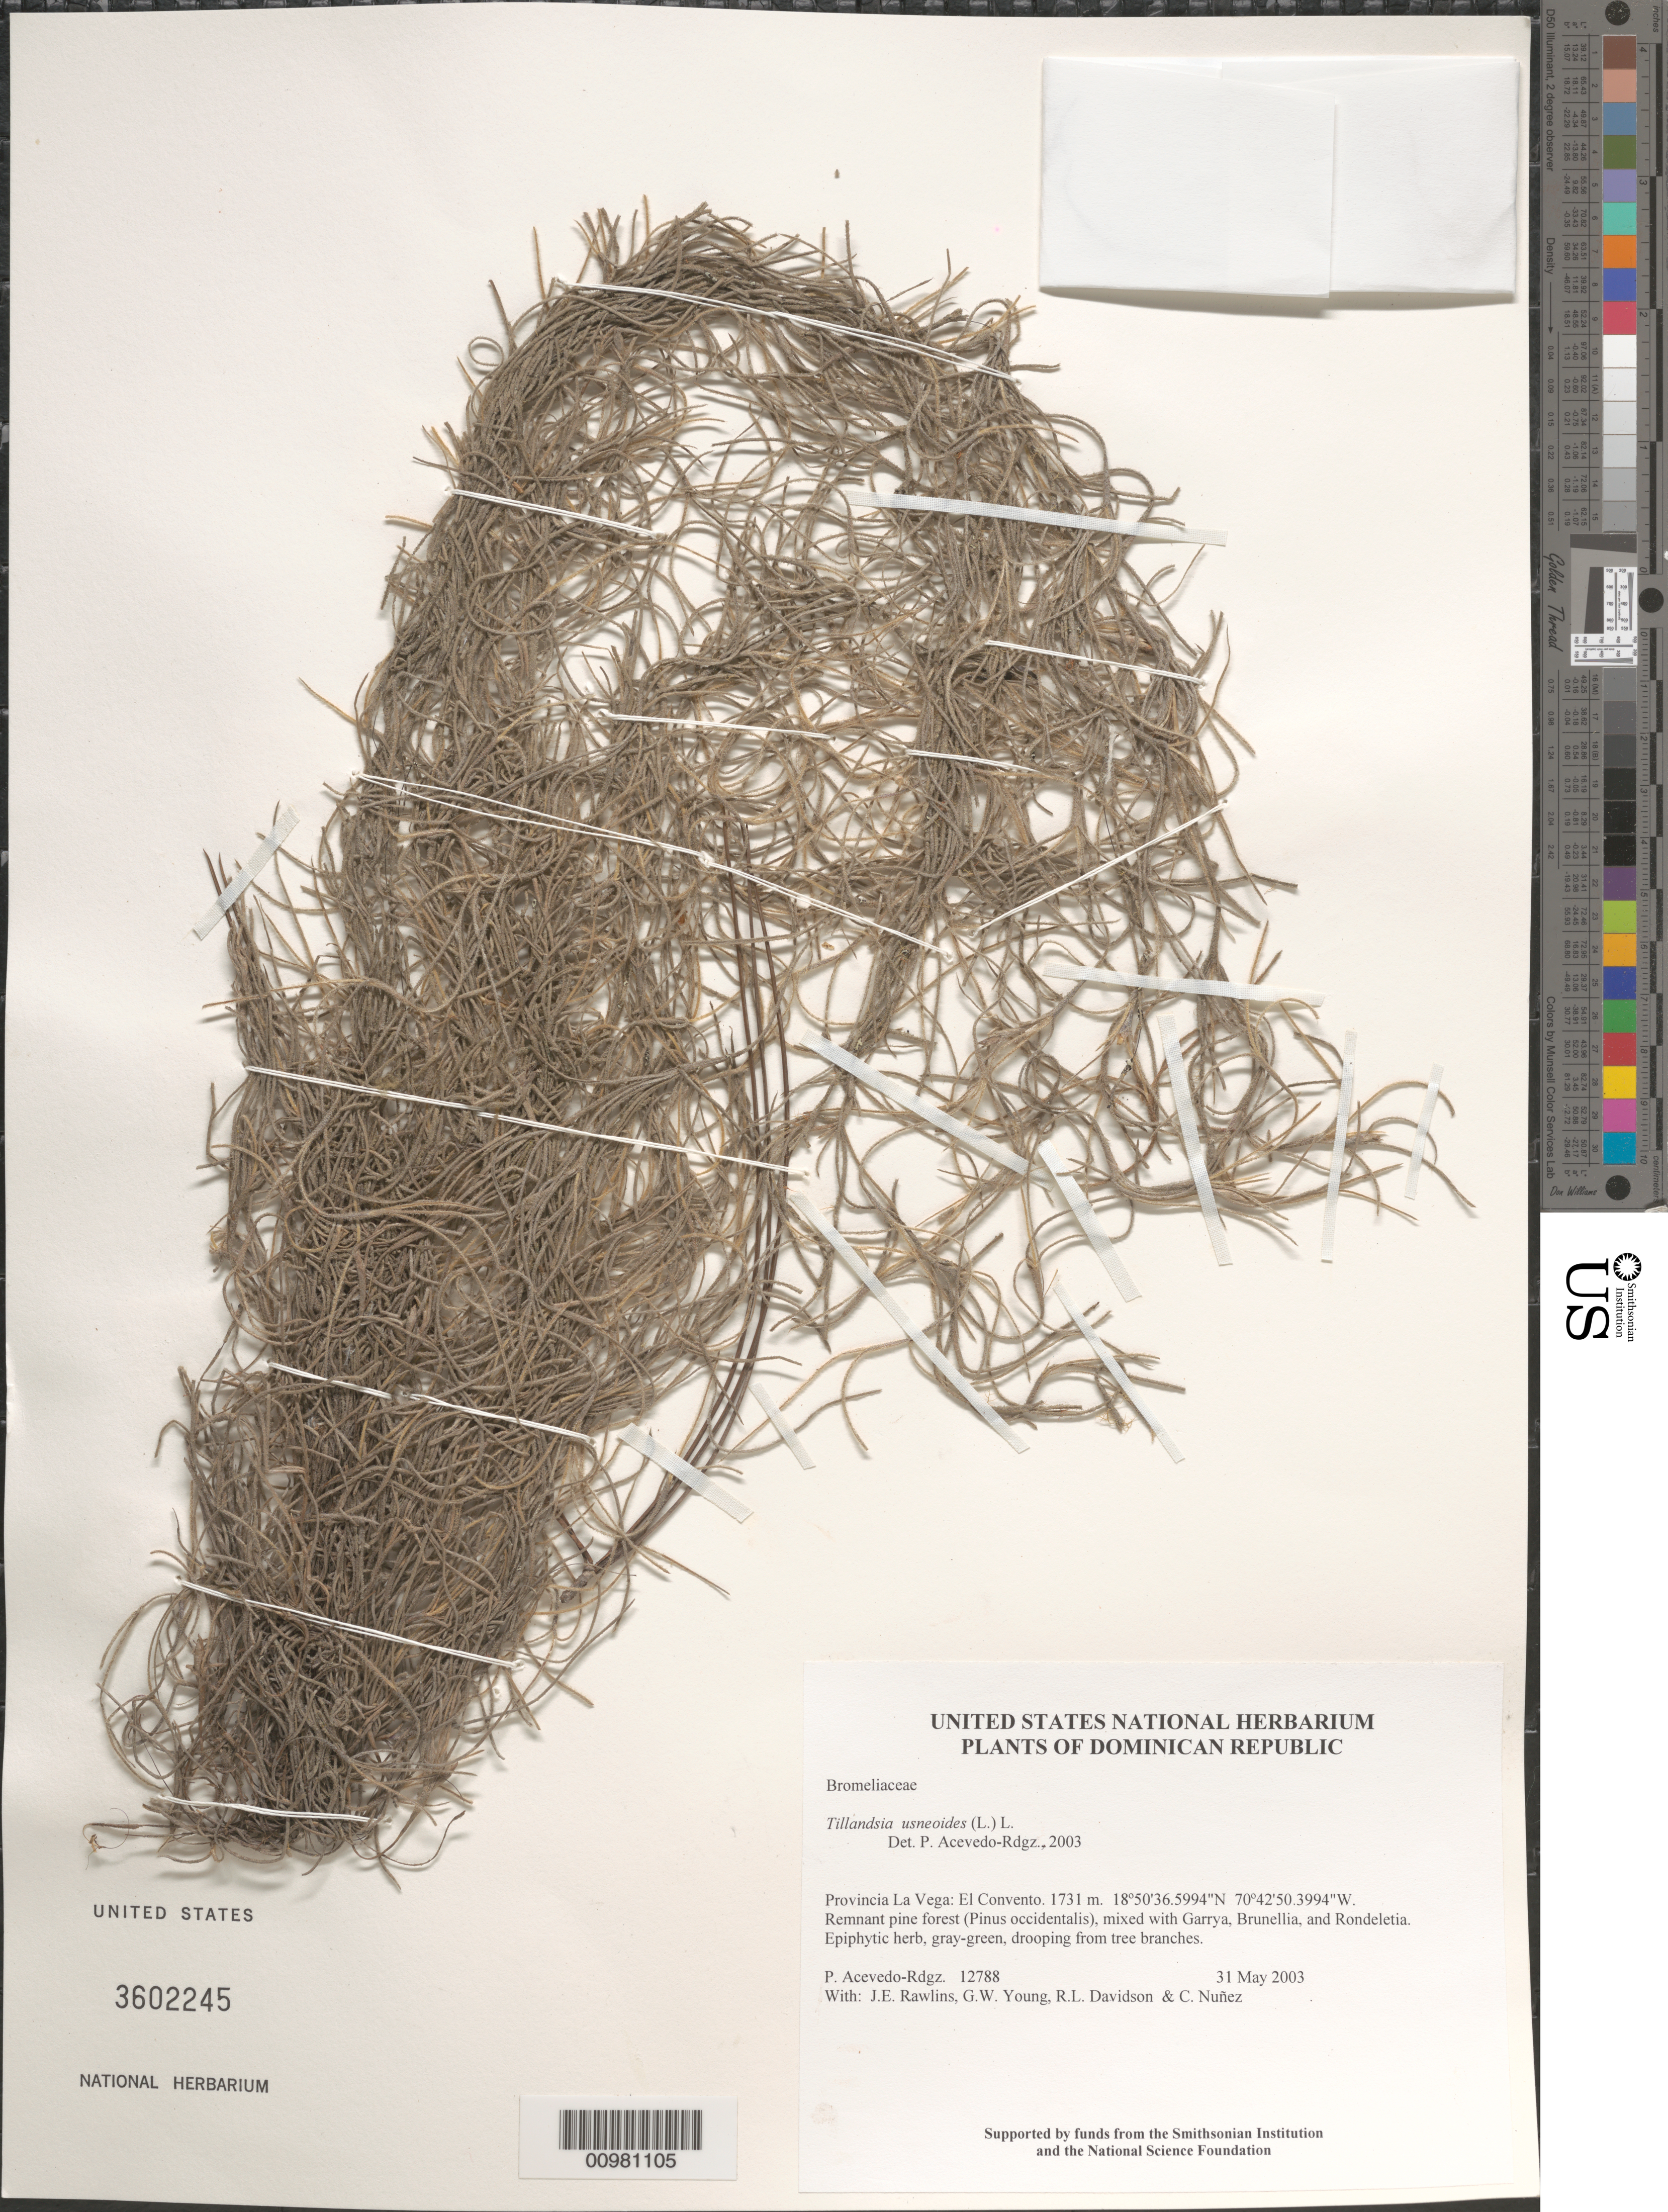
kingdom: Plantae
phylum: Tracheophyta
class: Liliopsida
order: Poales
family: Bromeliaceae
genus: Tillandsia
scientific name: Tillandsia usneoides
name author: (L.) L.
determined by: Acevedo-Rodríguez, P., (BOT), Smithsonian Institution - National Museum of Natural History (UNITED STATES)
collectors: P. Acevedo-Rodr., J. Rawlins, G. Young, R. Davidson & C. Nunez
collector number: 12788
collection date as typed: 31 May 2003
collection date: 2003-05-31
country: Dominican Republic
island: Hispaniola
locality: Provincia La Vega: El Convento.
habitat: Remnant pine forest (Pinus occidentalis), mixed with Garrya, Brunellia, and Rondeletia.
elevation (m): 1731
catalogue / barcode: US 3602245